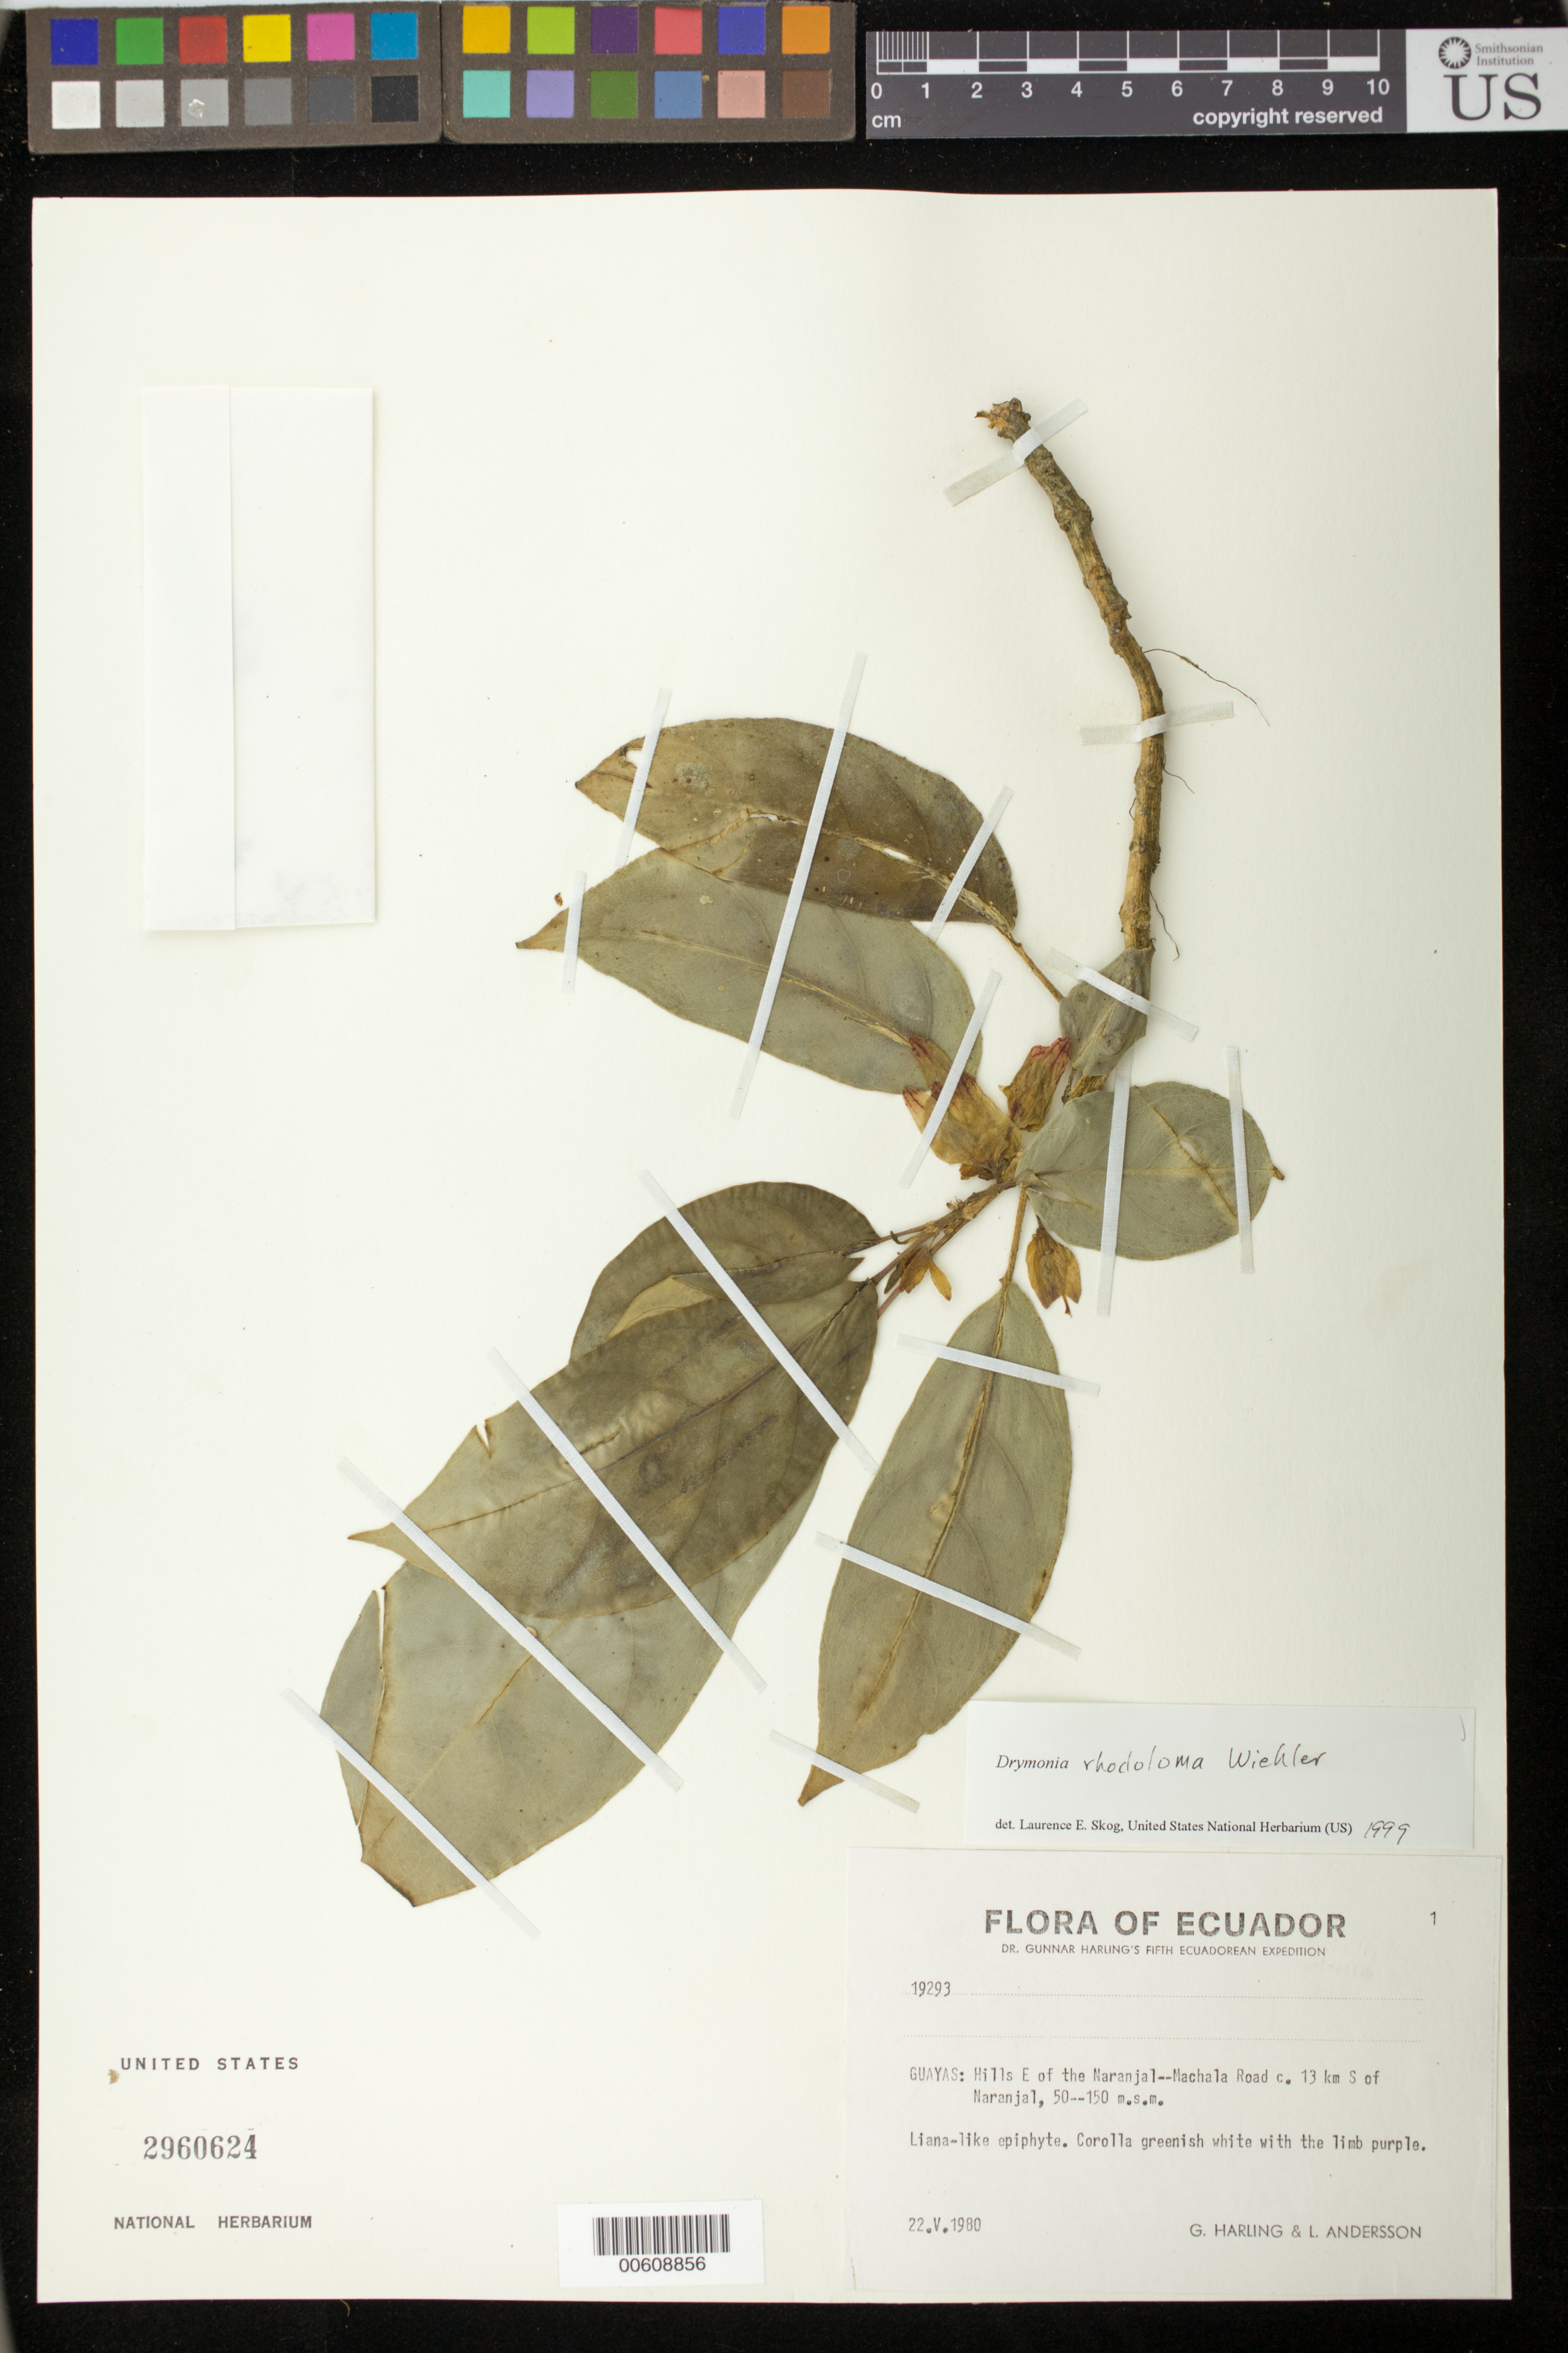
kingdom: Plantae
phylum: Tracheophyta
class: Magnoliopsida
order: Lamiales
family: Gesneriaceae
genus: Drymonia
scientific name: Drymonia rhodoloma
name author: Wiehler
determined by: Skog, Laurence E.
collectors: G. Harling & L. Andersson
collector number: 19293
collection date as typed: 22 May 1980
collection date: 1980-05-22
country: Ecuador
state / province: Guayas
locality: Hills E of the Naranjal - Machala road c. 13 km S of Naranjal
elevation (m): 50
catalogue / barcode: US 2960624